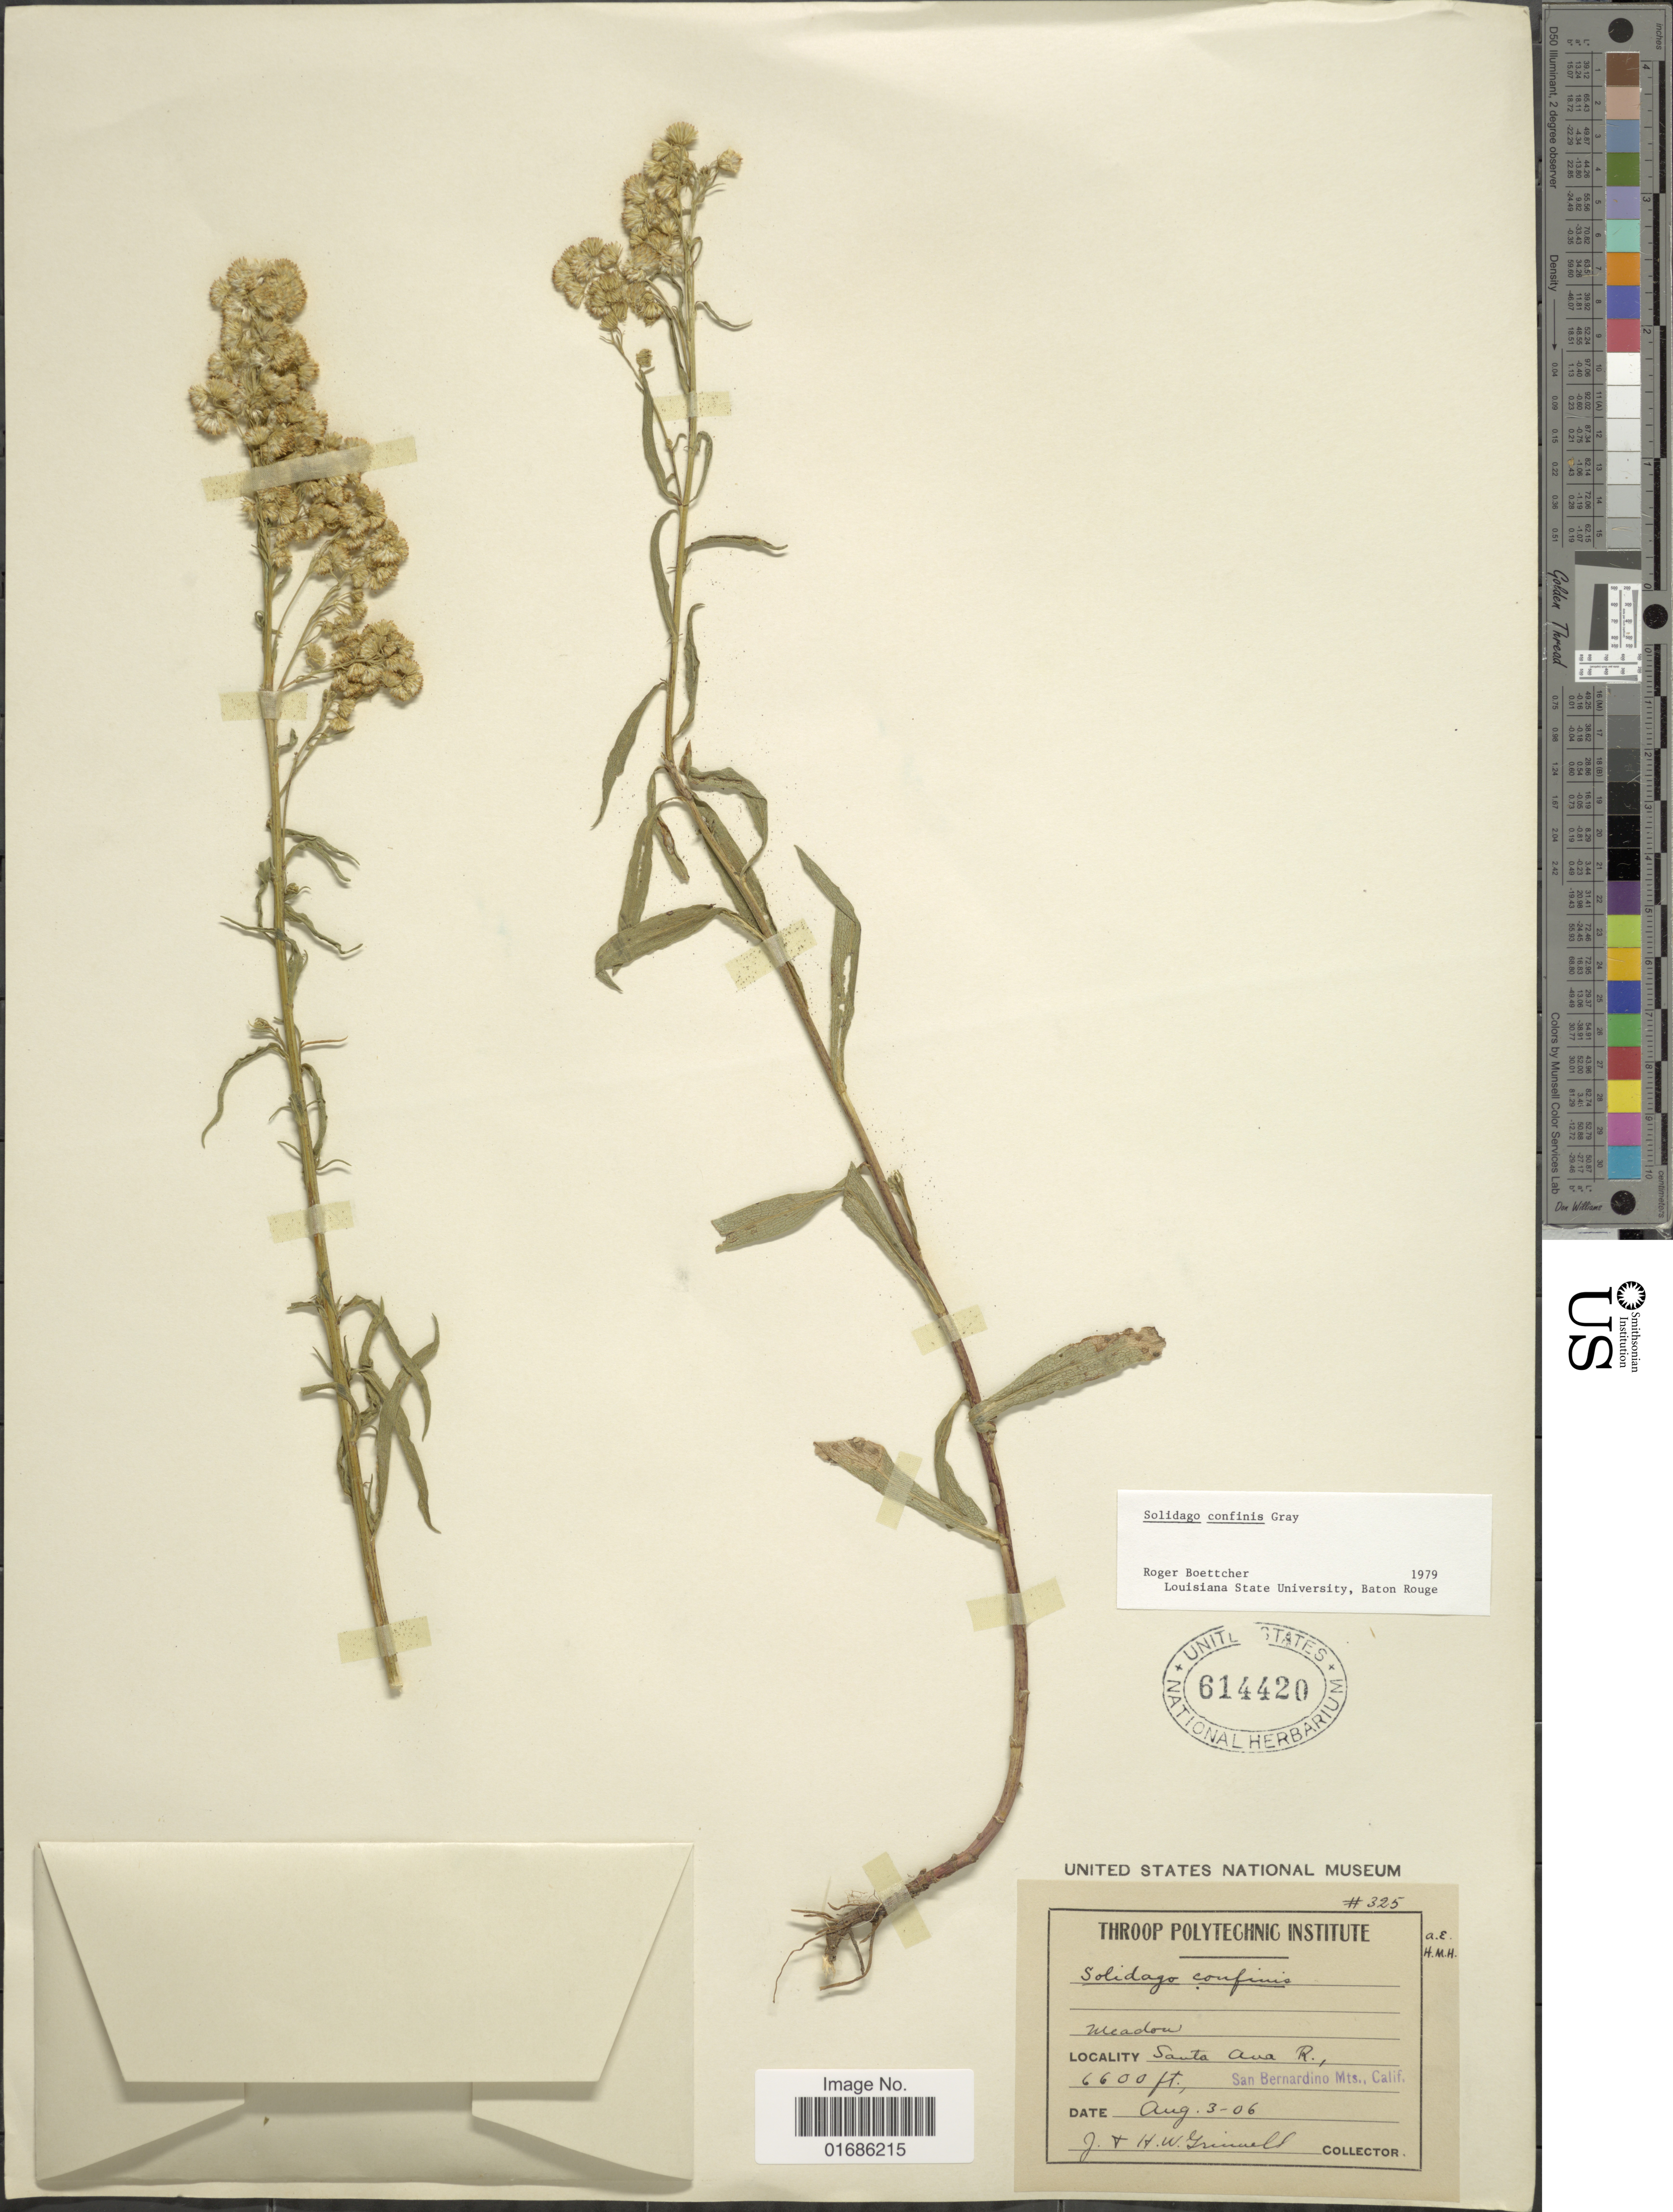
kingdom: Plantae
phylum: Tracheophyta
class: Magnoliopsida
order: Asterales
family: Asteraceae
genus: Solidago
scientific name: Solidago confinis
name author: A. Gray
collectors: J. Grinnell & H. Grinnell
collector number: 325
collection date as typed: Transcribed d/m/y: 3/8/6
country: United States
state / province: California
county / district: San Bernardino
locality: Santa Ana R. San Bernardino Mts.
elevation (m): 2012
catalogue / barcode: US 614420